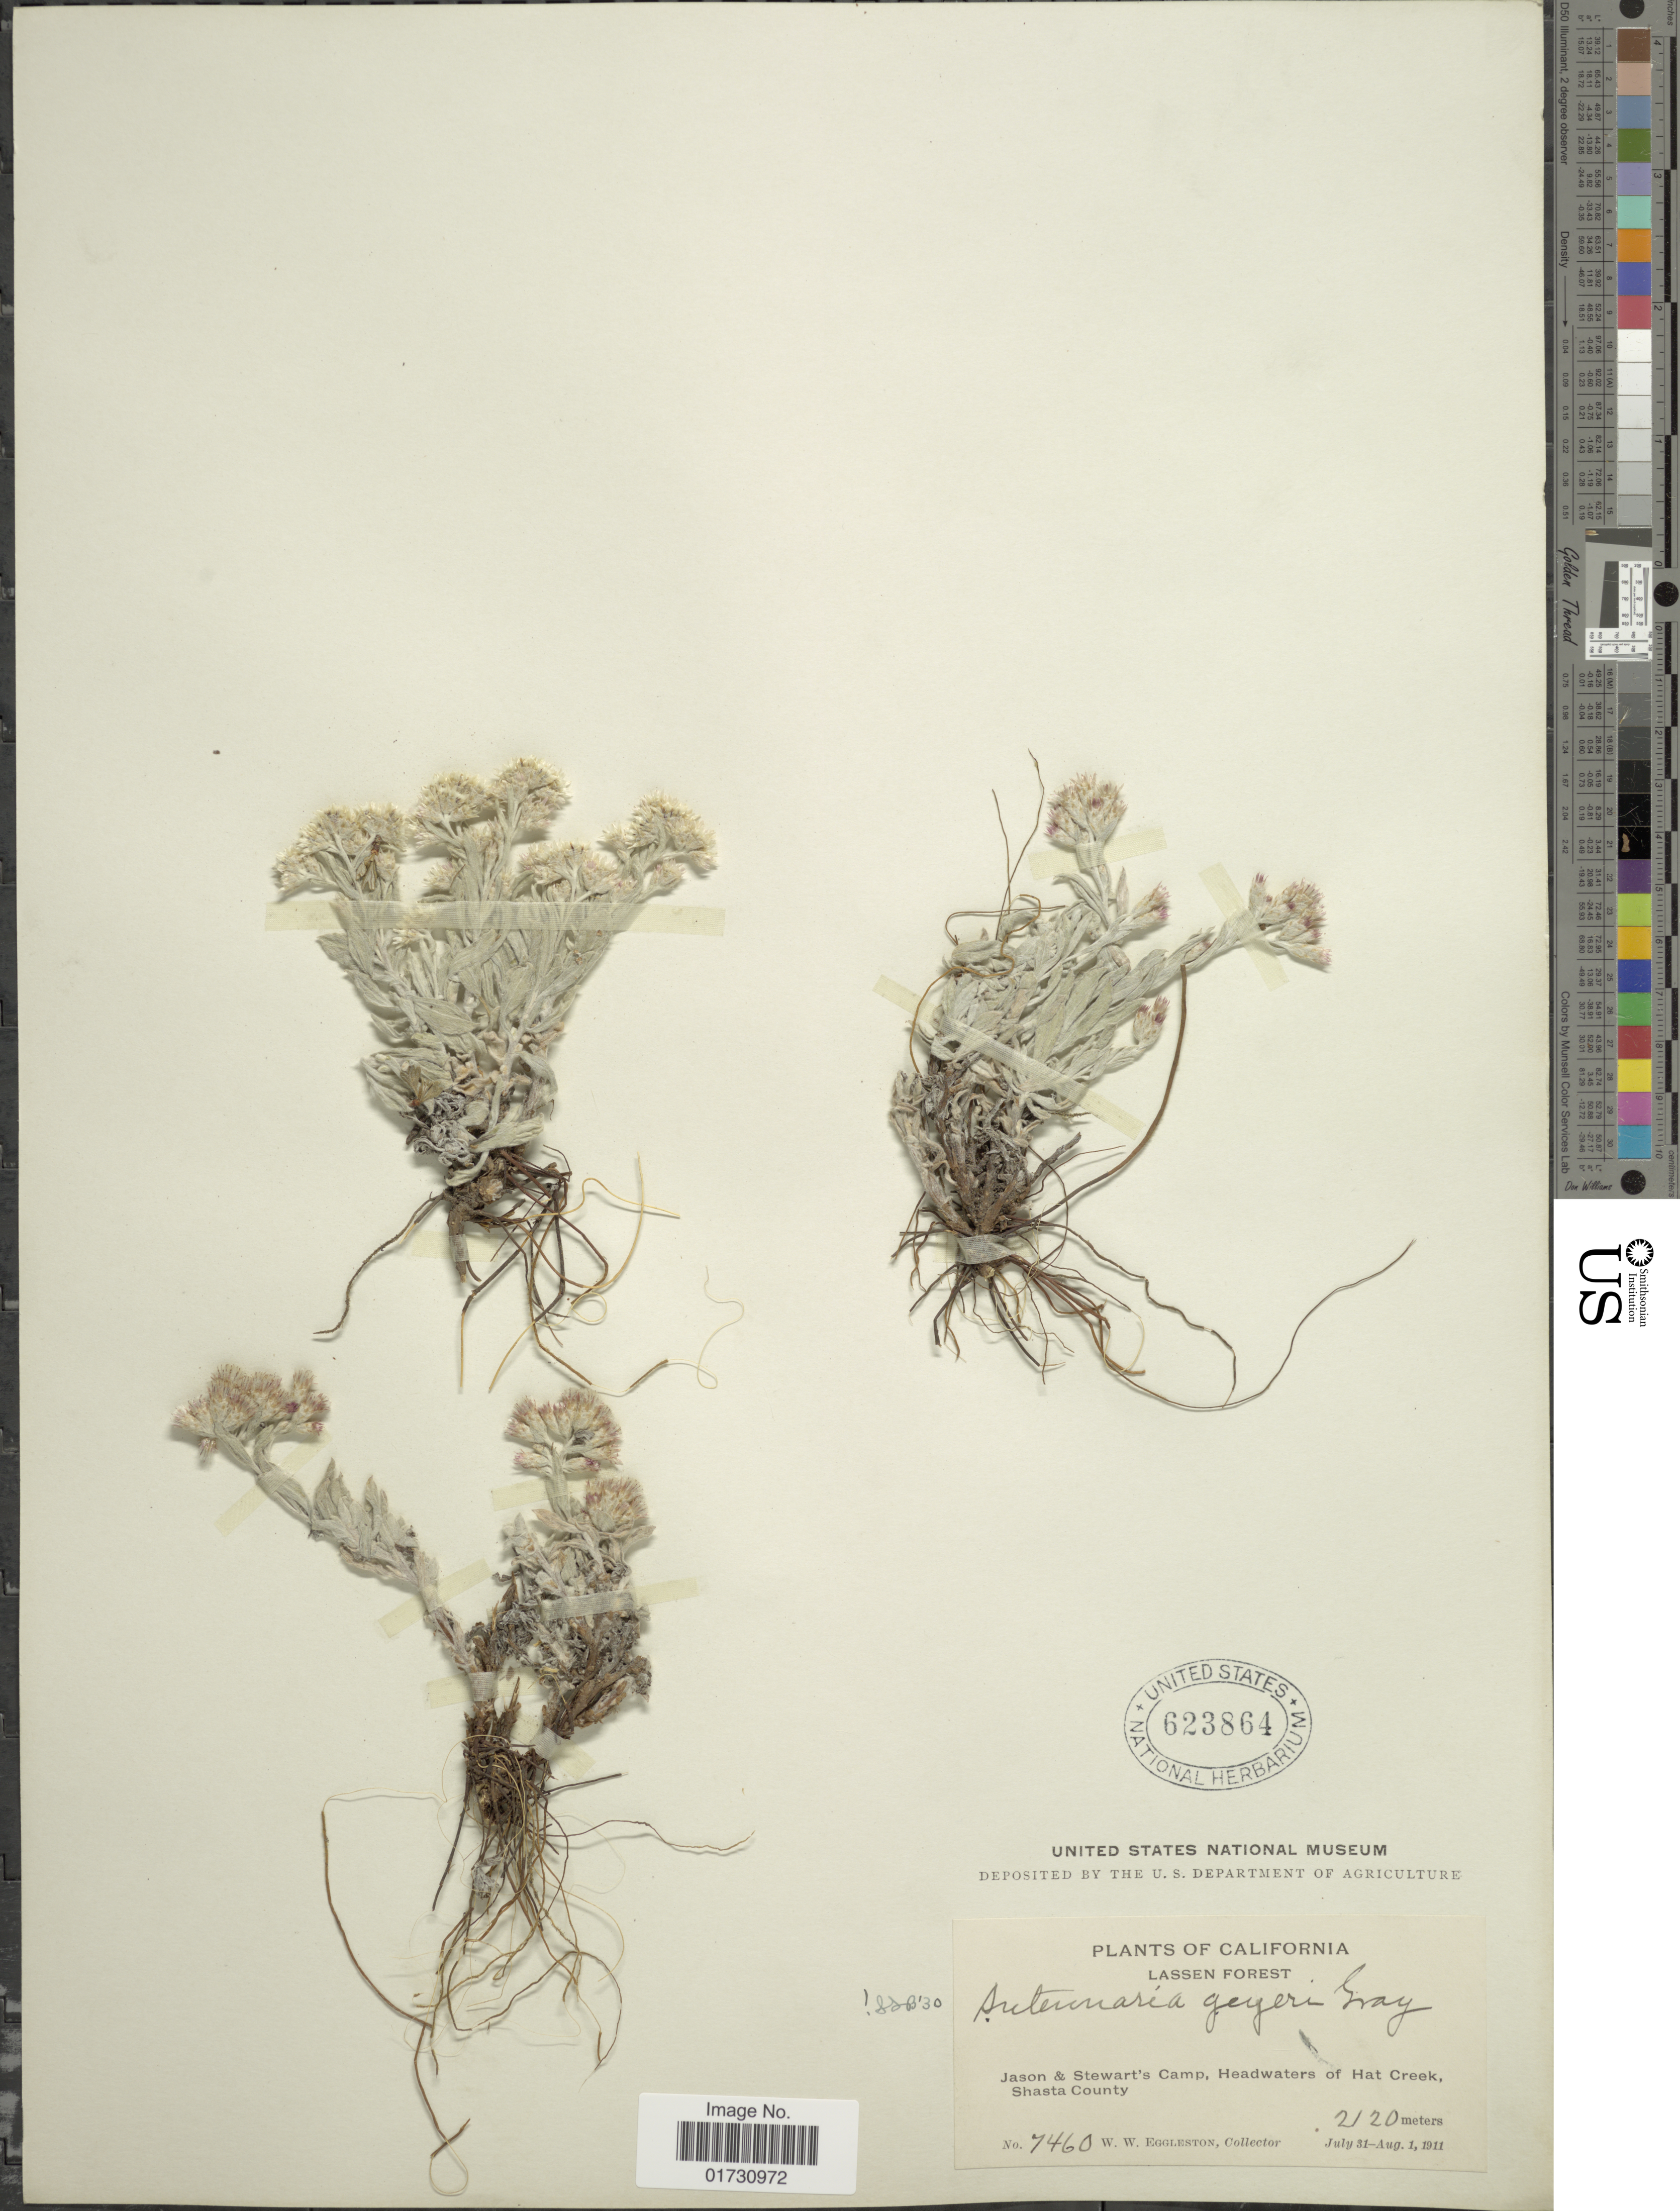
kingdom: Plantae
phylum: Tracheophyta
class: Magnoliopsida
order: Asterales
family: Asteraceae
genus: Antennaria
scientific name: Antennaria geyeri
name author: A. Gray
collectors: W. W. Eggleston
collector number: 7460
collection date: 1911-07-31/1911-08-01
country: United States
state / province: California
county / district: Shasta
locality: Lassen Forest, Jason & Stewart's Camp, Headwaters of Hat Creek, Shasta County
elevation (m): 2120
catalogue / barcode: US 623864